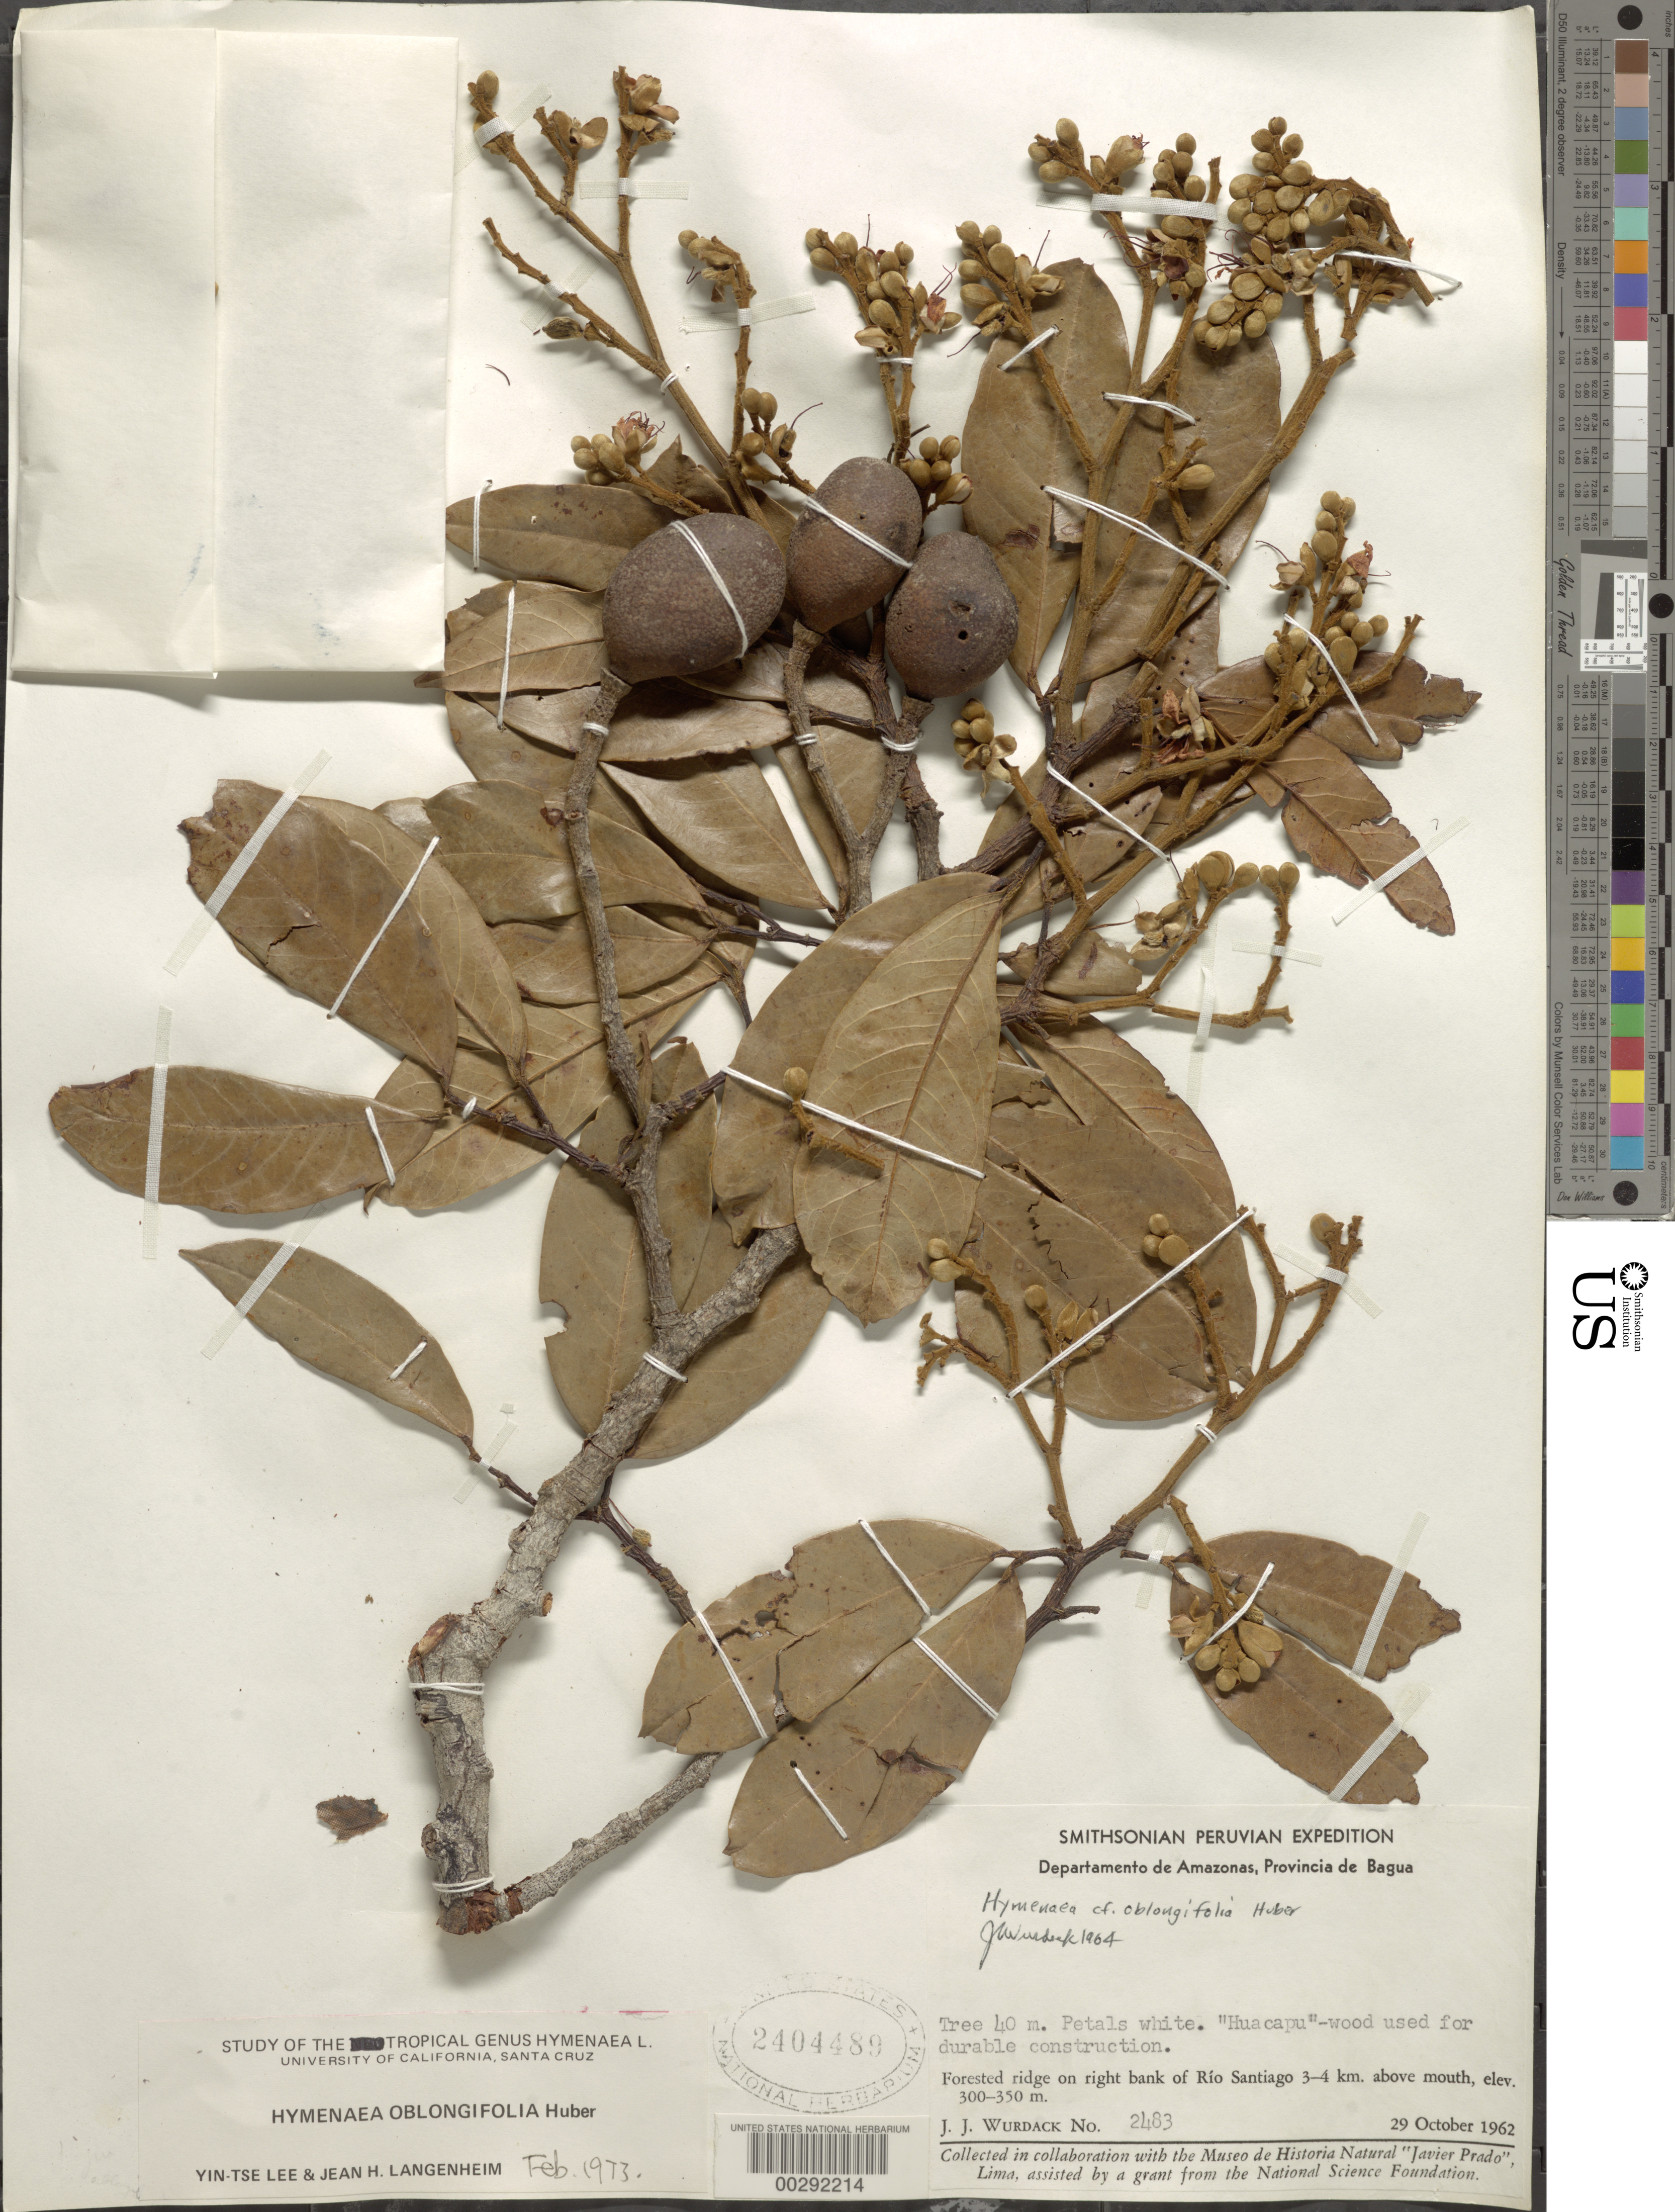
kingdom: Plantae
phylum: Tracheophyta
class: Magnoliopsida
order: Fabales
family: Fabaceae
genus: Hymenaea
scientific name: Hymenaea oblongifolia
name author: Huber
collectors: J. J. Wurdack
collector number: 2483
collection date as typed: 29 Oct 1962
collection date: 1962-10-29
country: Peru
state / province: Amazonas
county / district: Bagua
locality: right bank of Río Santiago 3 - 4 km above mouth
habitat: Forested ridge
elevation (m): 300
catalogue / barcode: US 2404489